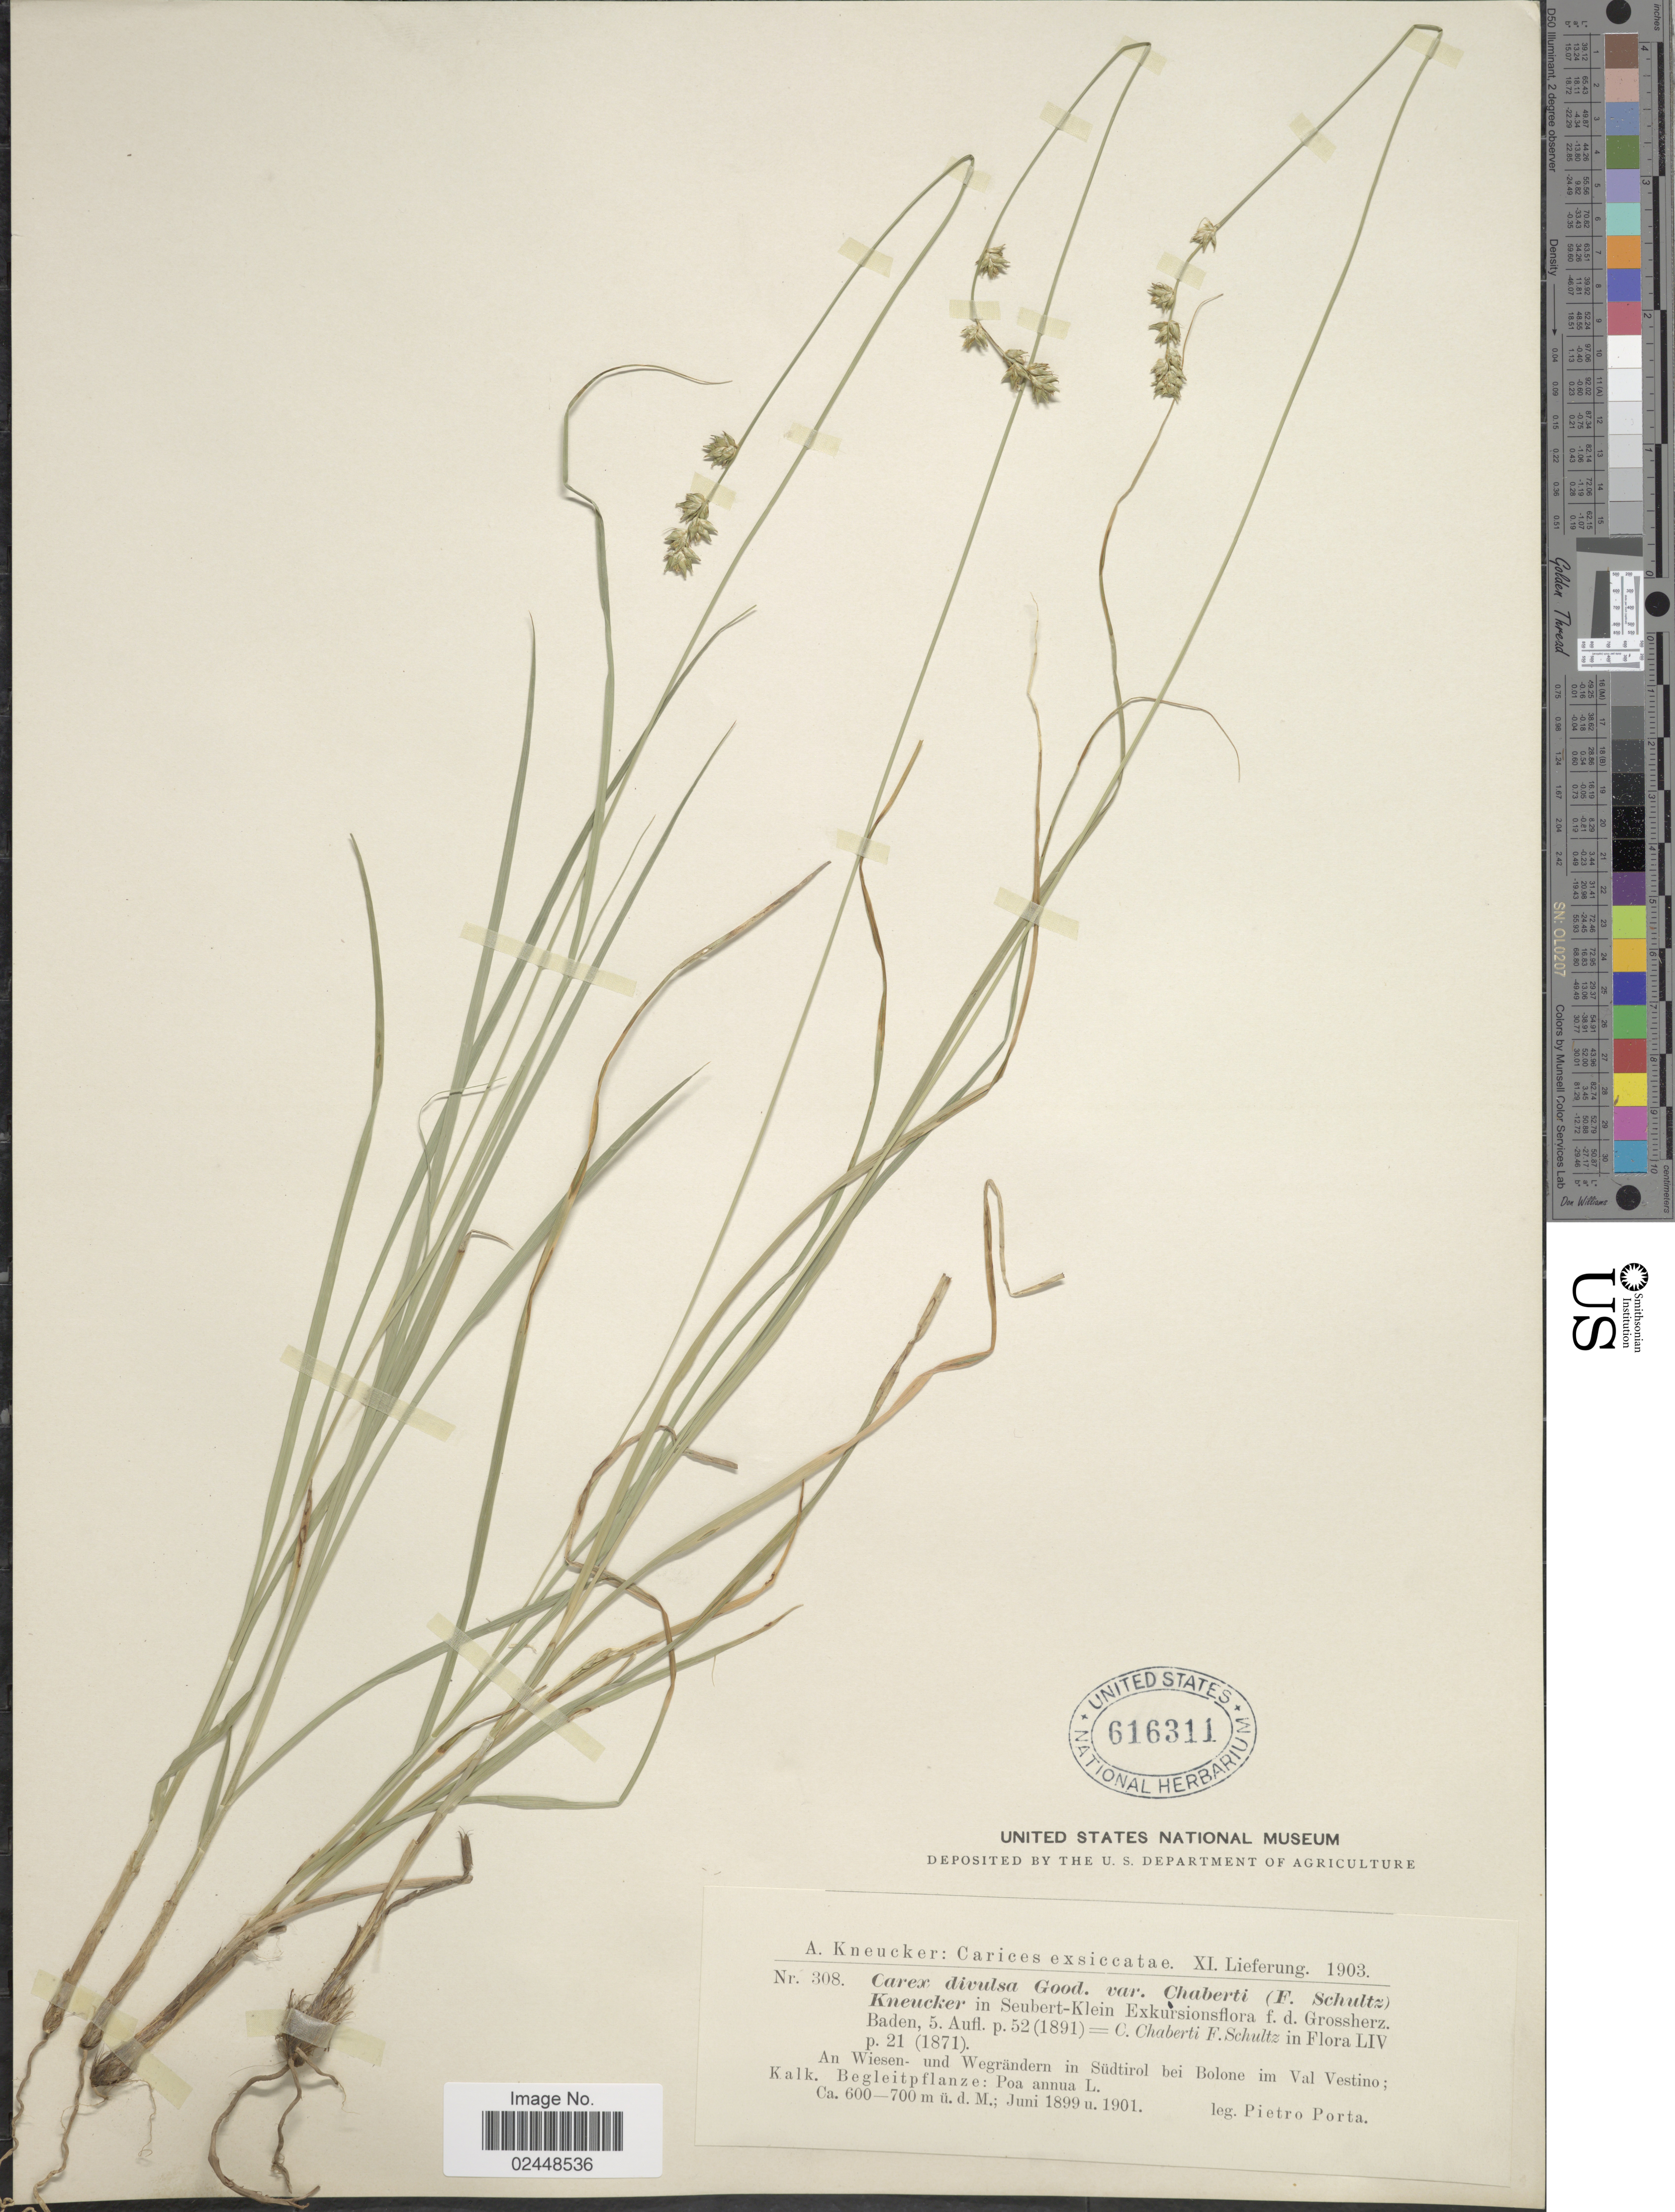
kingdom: Plantae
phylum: Tracheophyta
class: Liliopsida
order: Poales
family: Cyperaceae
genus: Carex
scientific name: Carex divulsa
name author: Stokes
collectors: P. Porta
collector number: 308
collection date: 1899-06/1901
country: Italy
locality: Carices. An Wiesen- und Wegrandern in Sudtirol bei Bolone im Val Vestino; Kalk.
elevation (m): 600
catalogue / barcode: US 616311